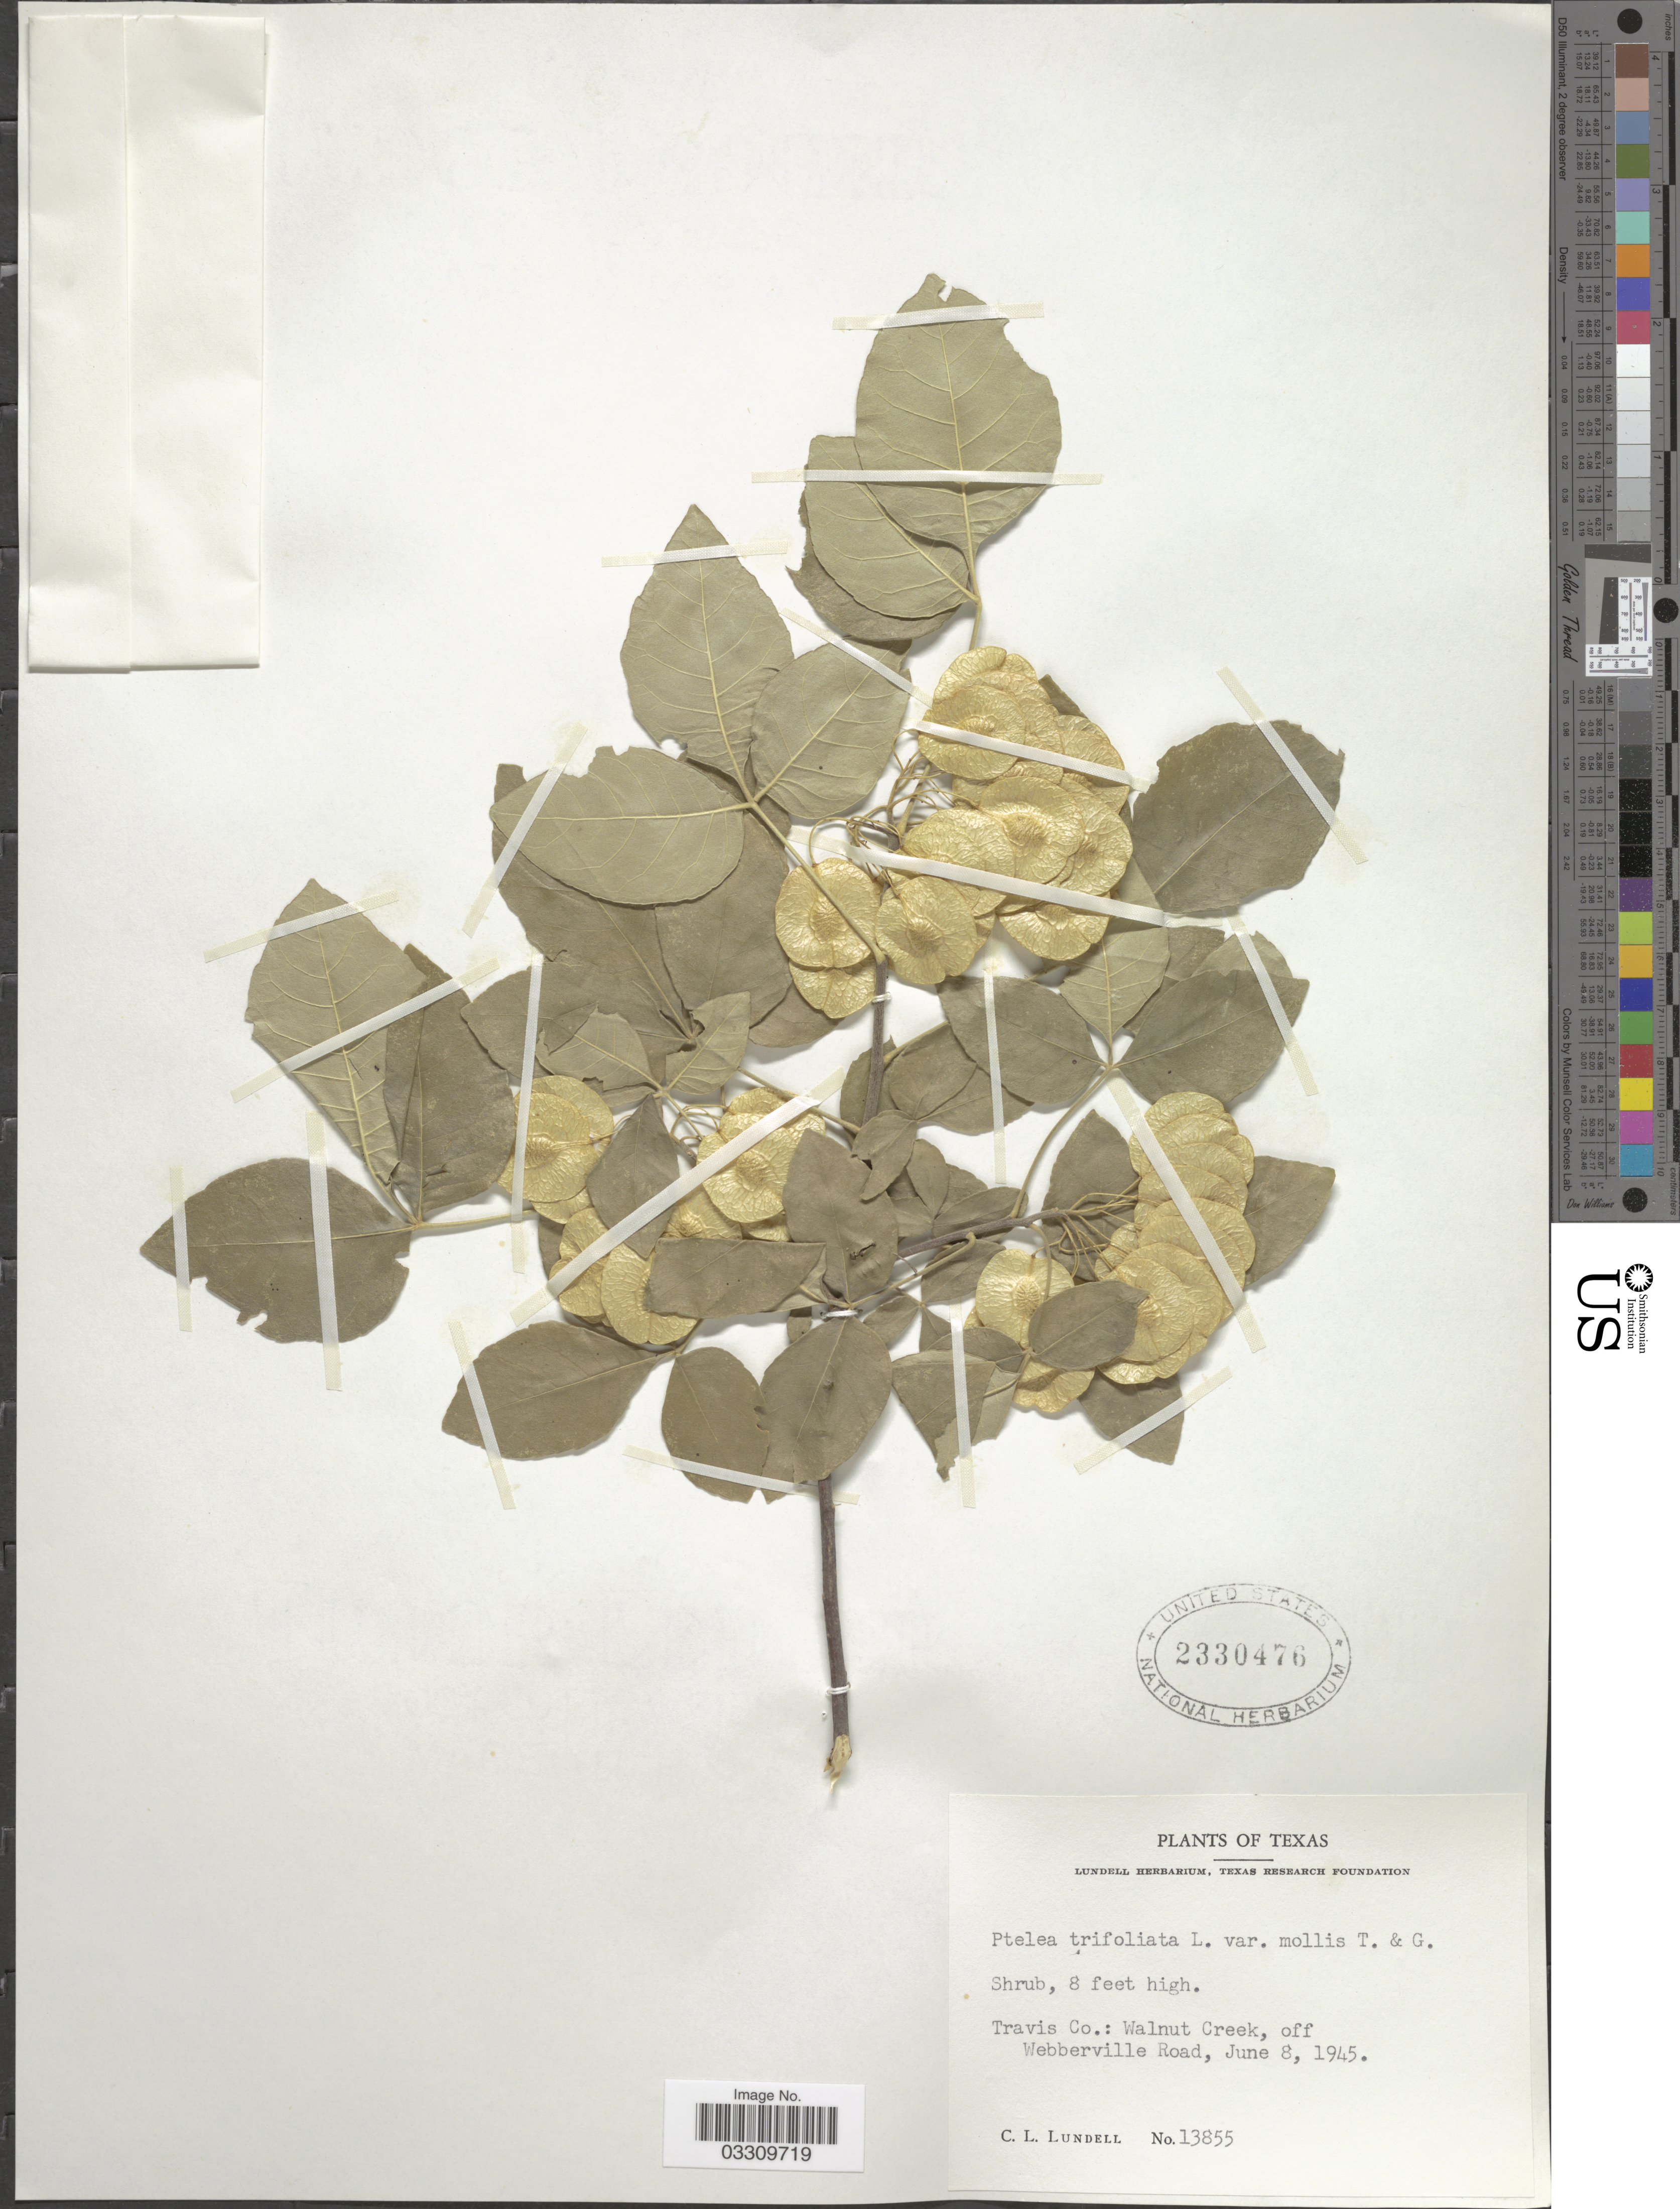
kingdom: Plantae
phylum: Tracheophyta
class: Magnoliopsida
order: Sapindales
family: Rutaceae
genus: Ptelea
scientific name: Ptelea trifoliata var. mollis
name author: Torr. & A. Gray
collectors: C. L. Lundell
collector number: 13855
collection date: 1945-06-08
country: United States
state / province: Texas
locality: Travis Co.: Walnut Creek, off Webberville Road.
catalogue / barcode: US 2330476